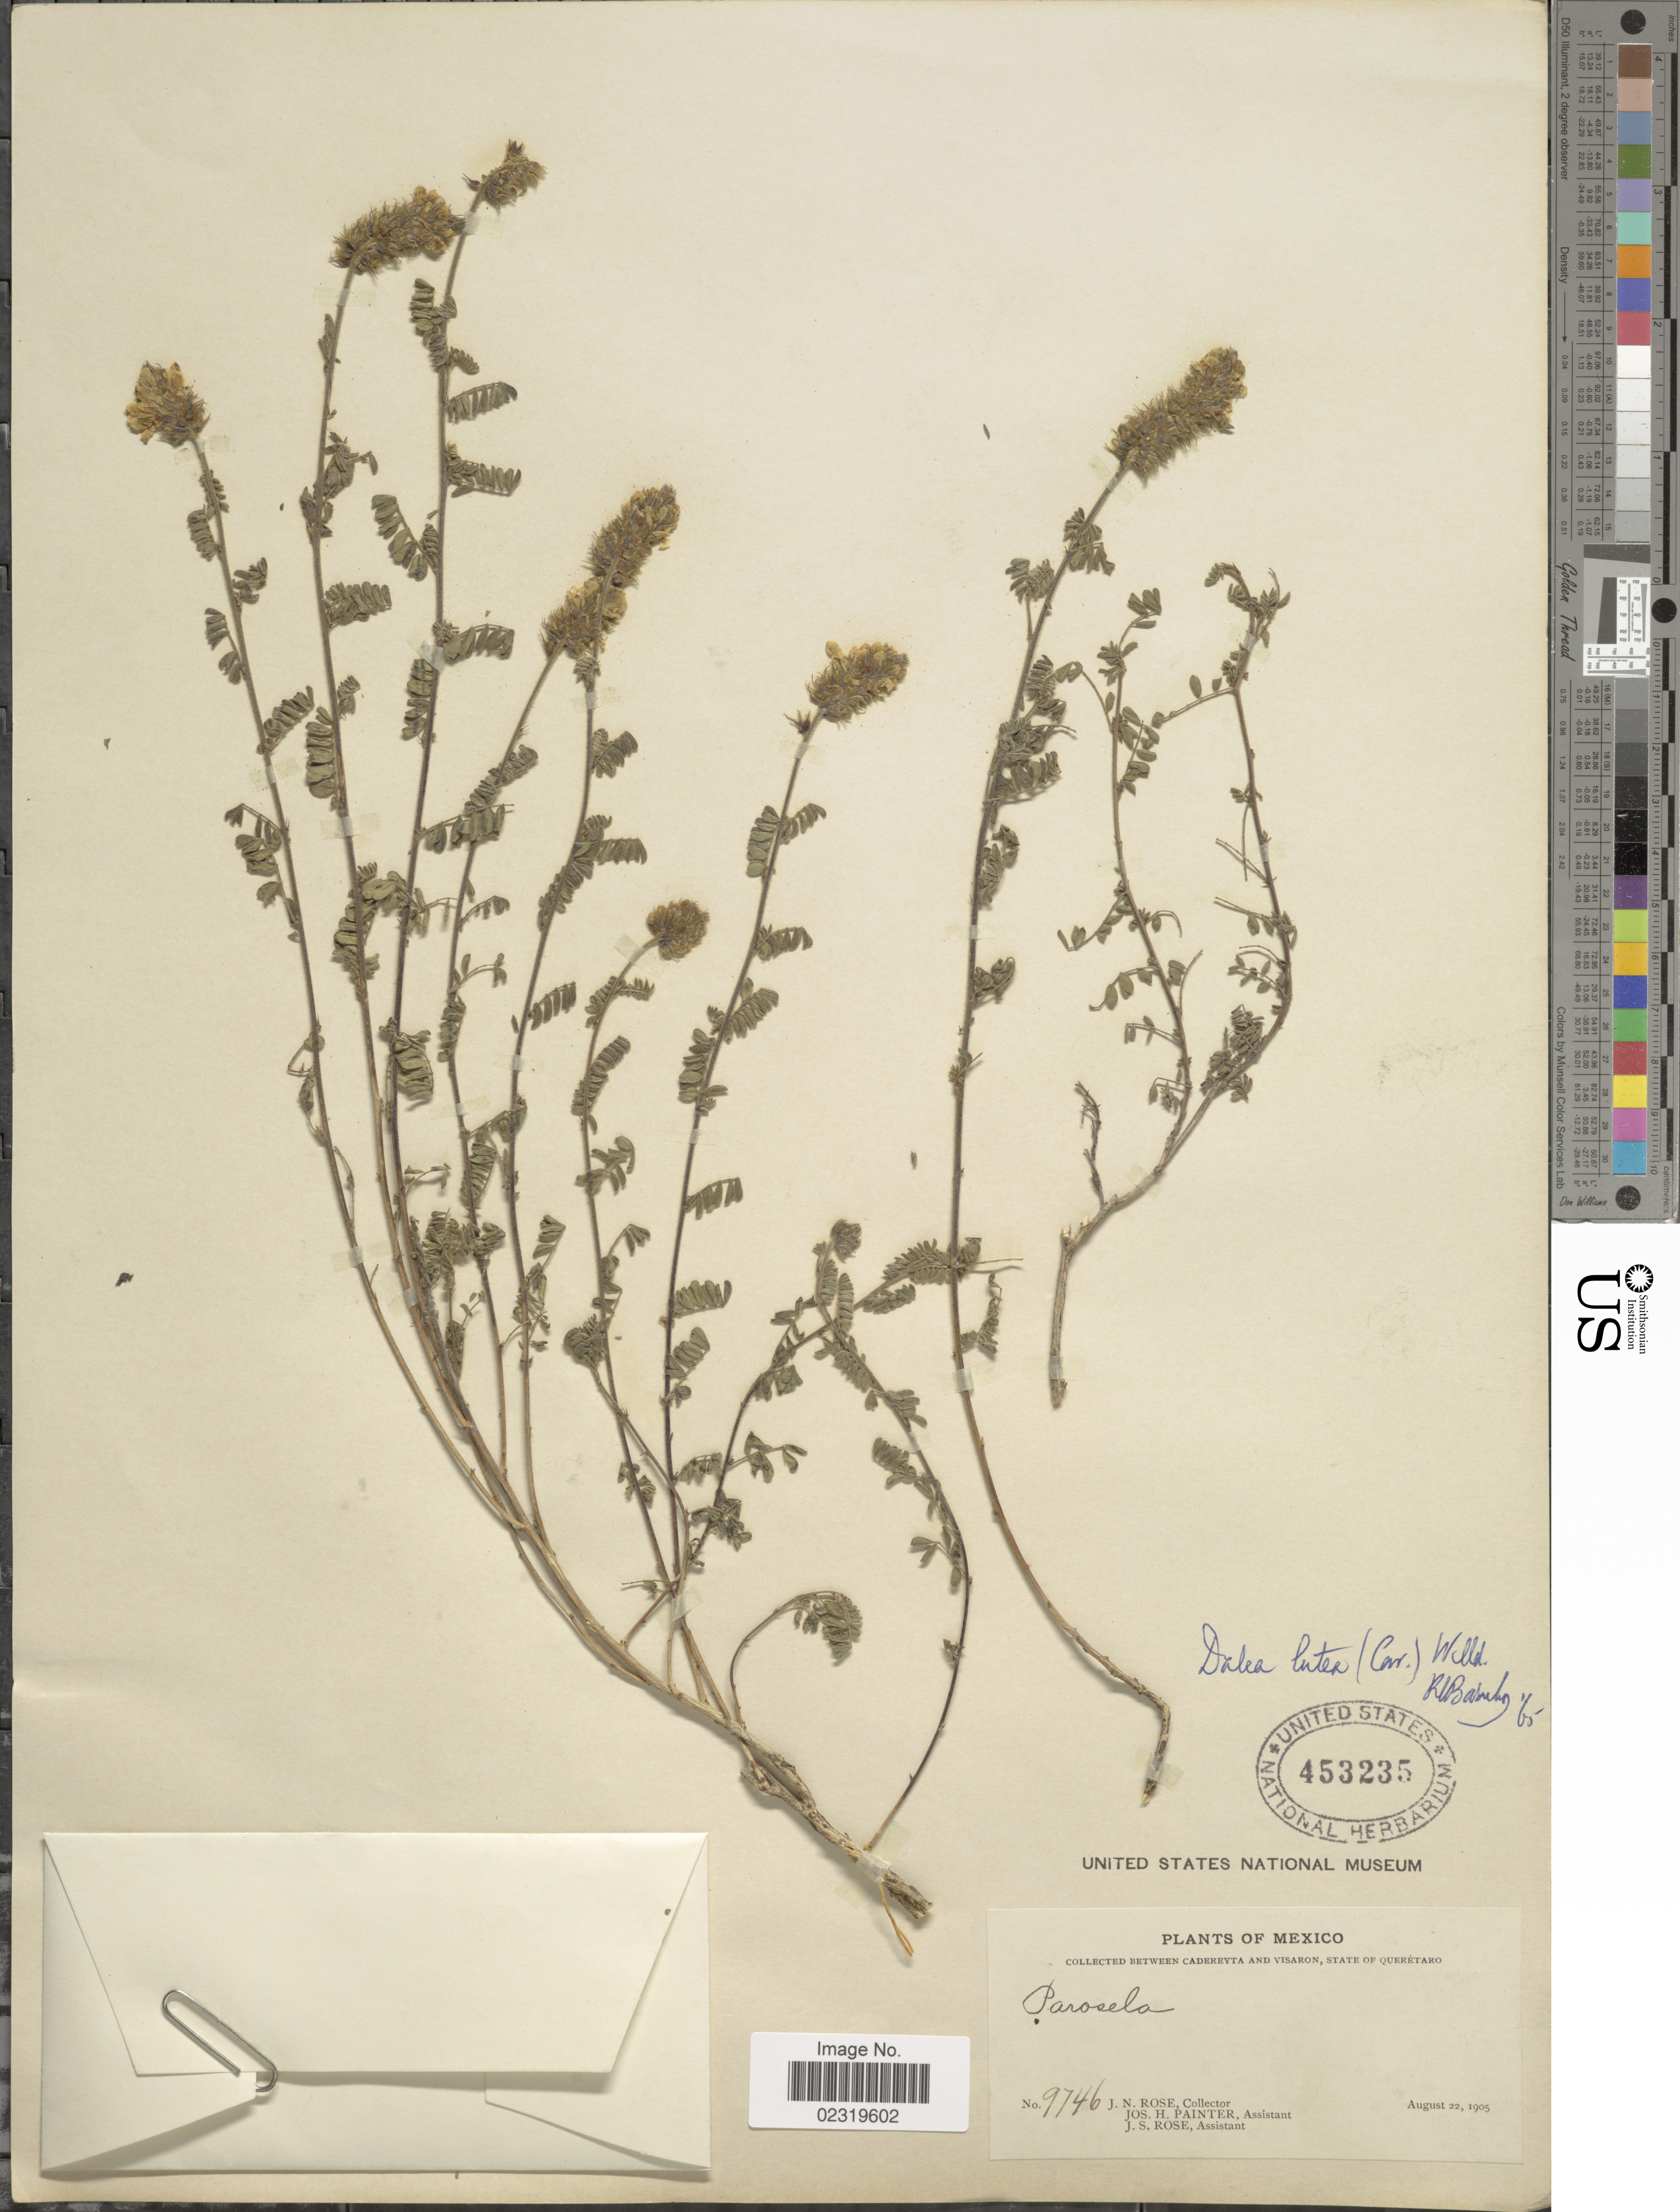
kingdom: Plantae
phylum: Tracheophyta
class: Magnoliopsida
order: Fabales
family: Fabaceae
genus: Dalea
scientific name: Dalea lutea var. lutea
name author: (Cav.) Willd.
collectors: J. N. Rose, J. H. Painter & J. S. Rose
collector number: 9746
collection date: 1905-08-22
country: Mexico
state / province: Querétaro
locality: Between Cadereyta and Visaron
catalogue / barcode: US 453235